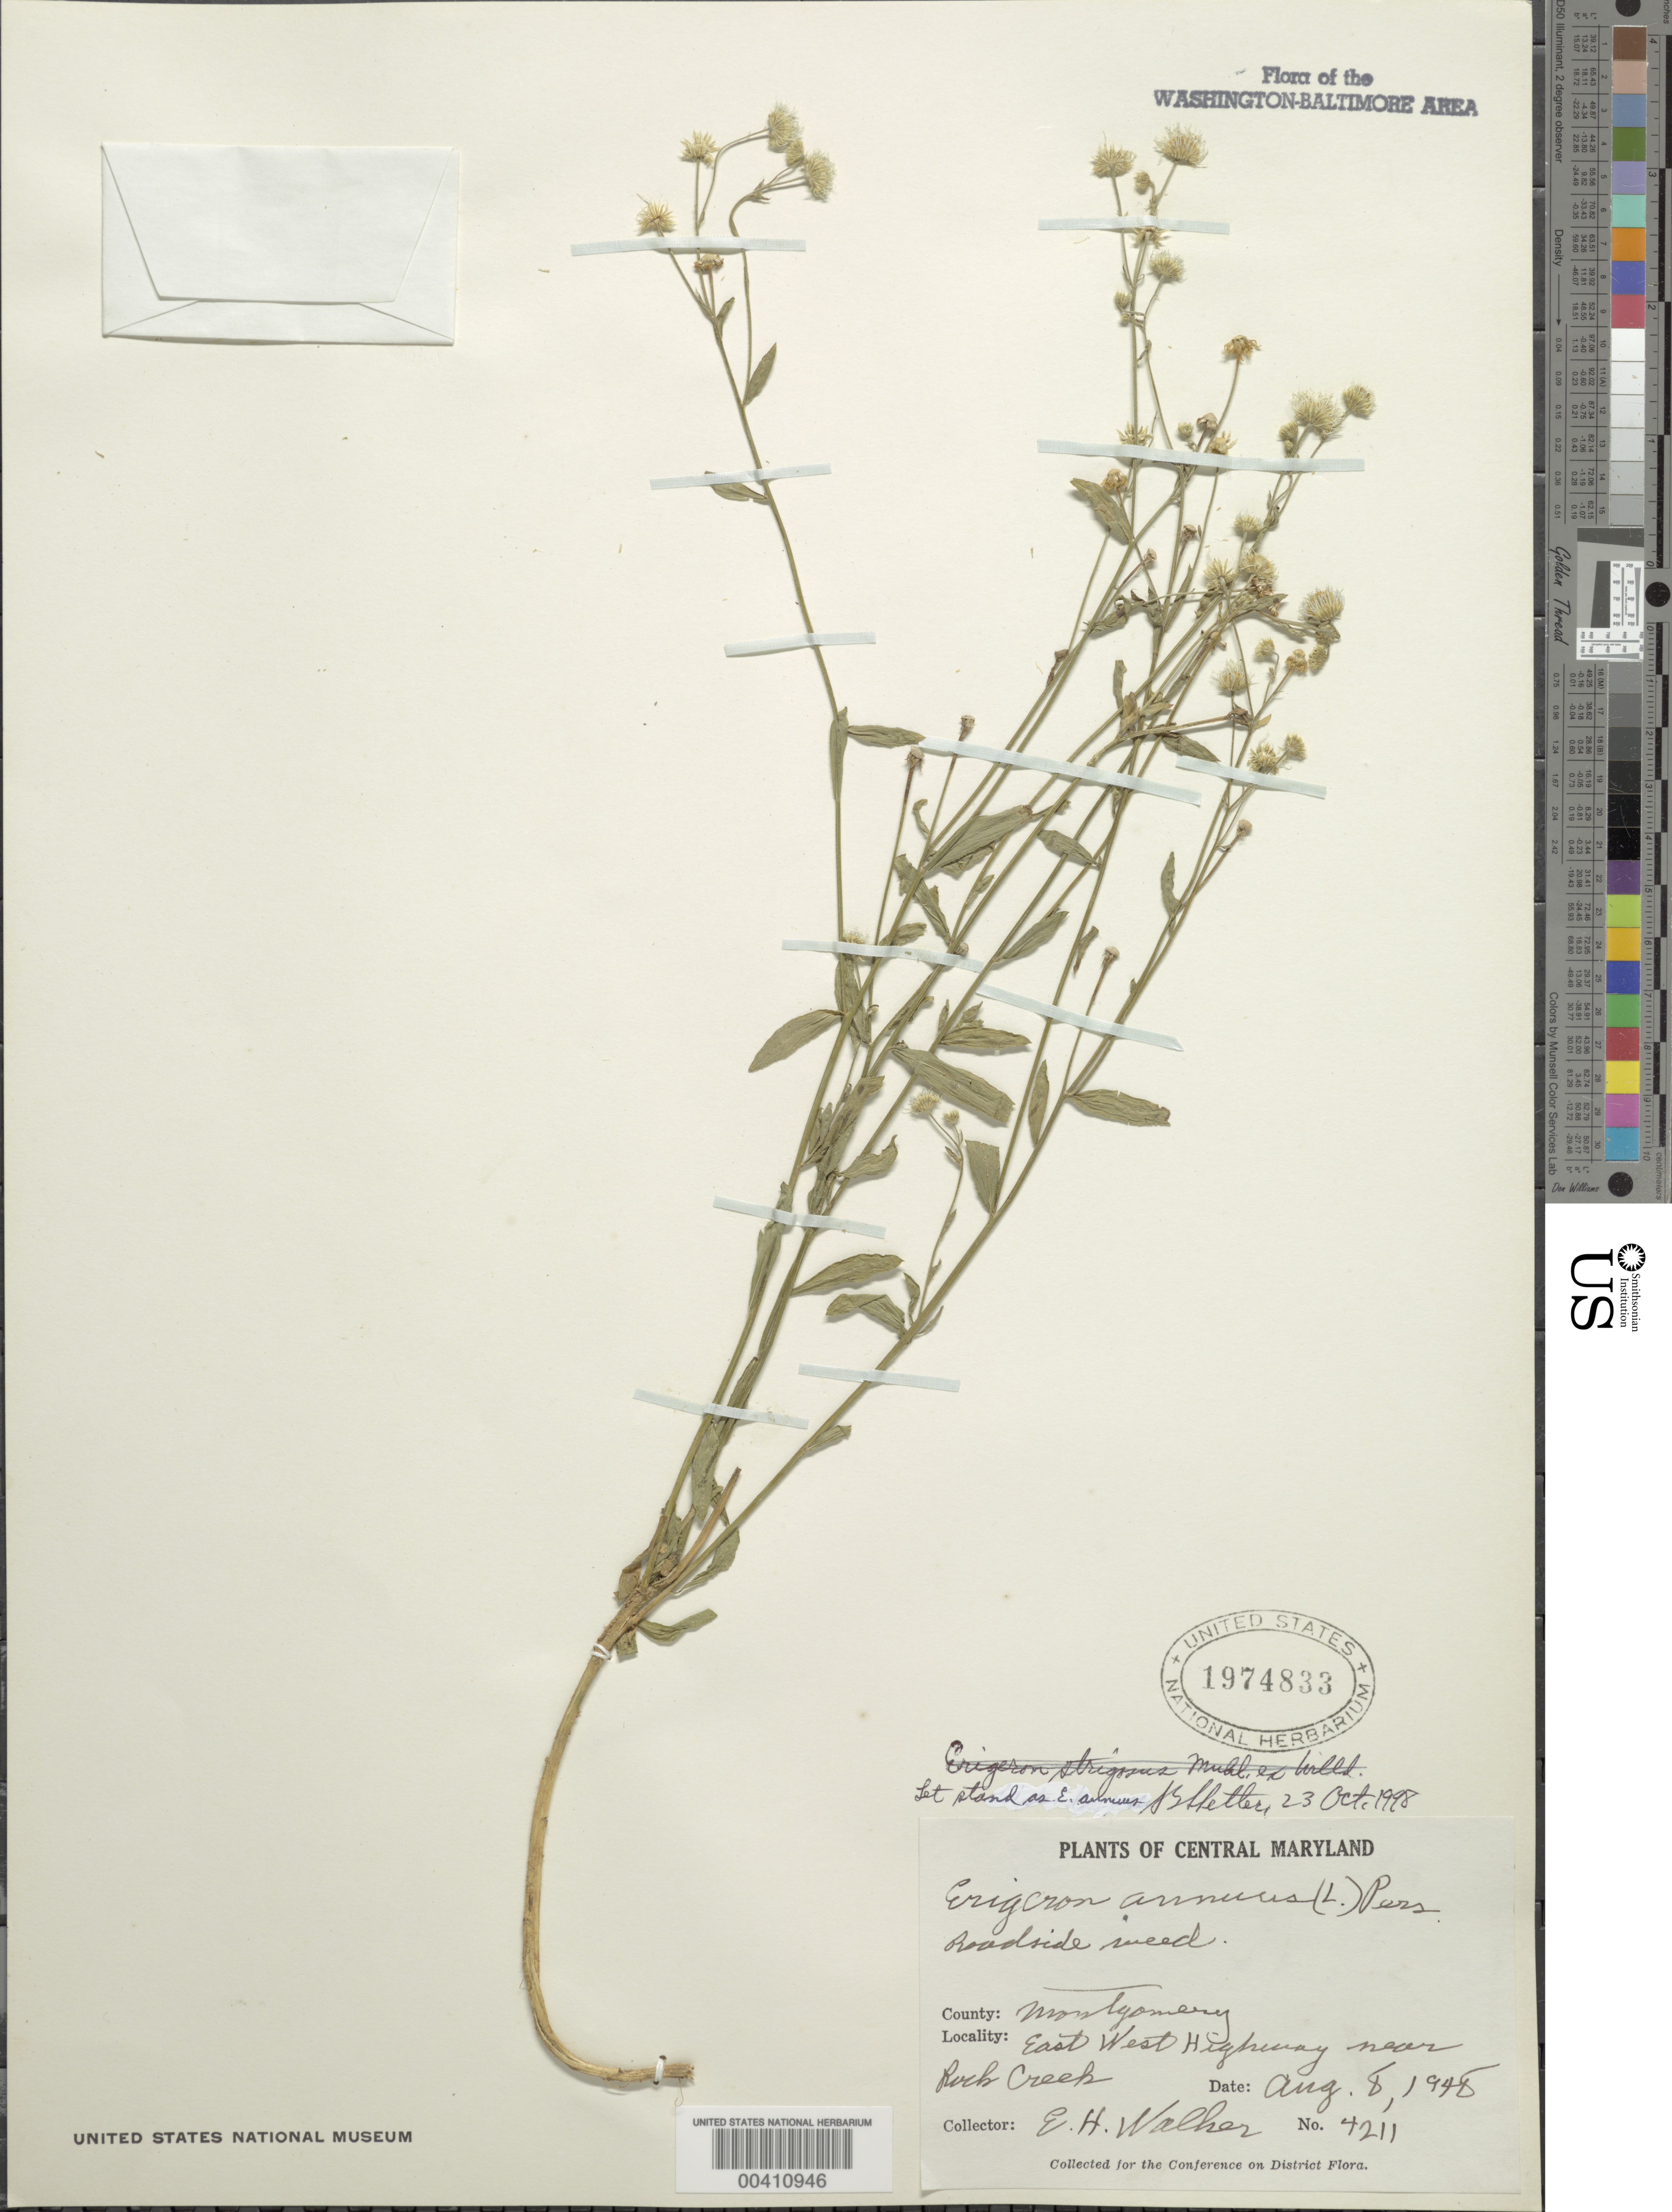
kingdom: Plantae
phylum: Tracheophyta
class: Magnoliopsida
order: Asterales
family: Asteraceae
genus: Erigeron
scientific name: Erigeron annuus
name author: (L.) Pers.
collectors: E. H. Walker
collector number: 4211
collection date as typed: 08 Aug 1945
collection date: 1945-08-08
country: United States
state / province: Maryland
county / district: Montgomery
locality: East-west Highway near Rock Creek Rock Creek Park & vicinity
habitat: Roadside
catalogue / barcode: US 1974833